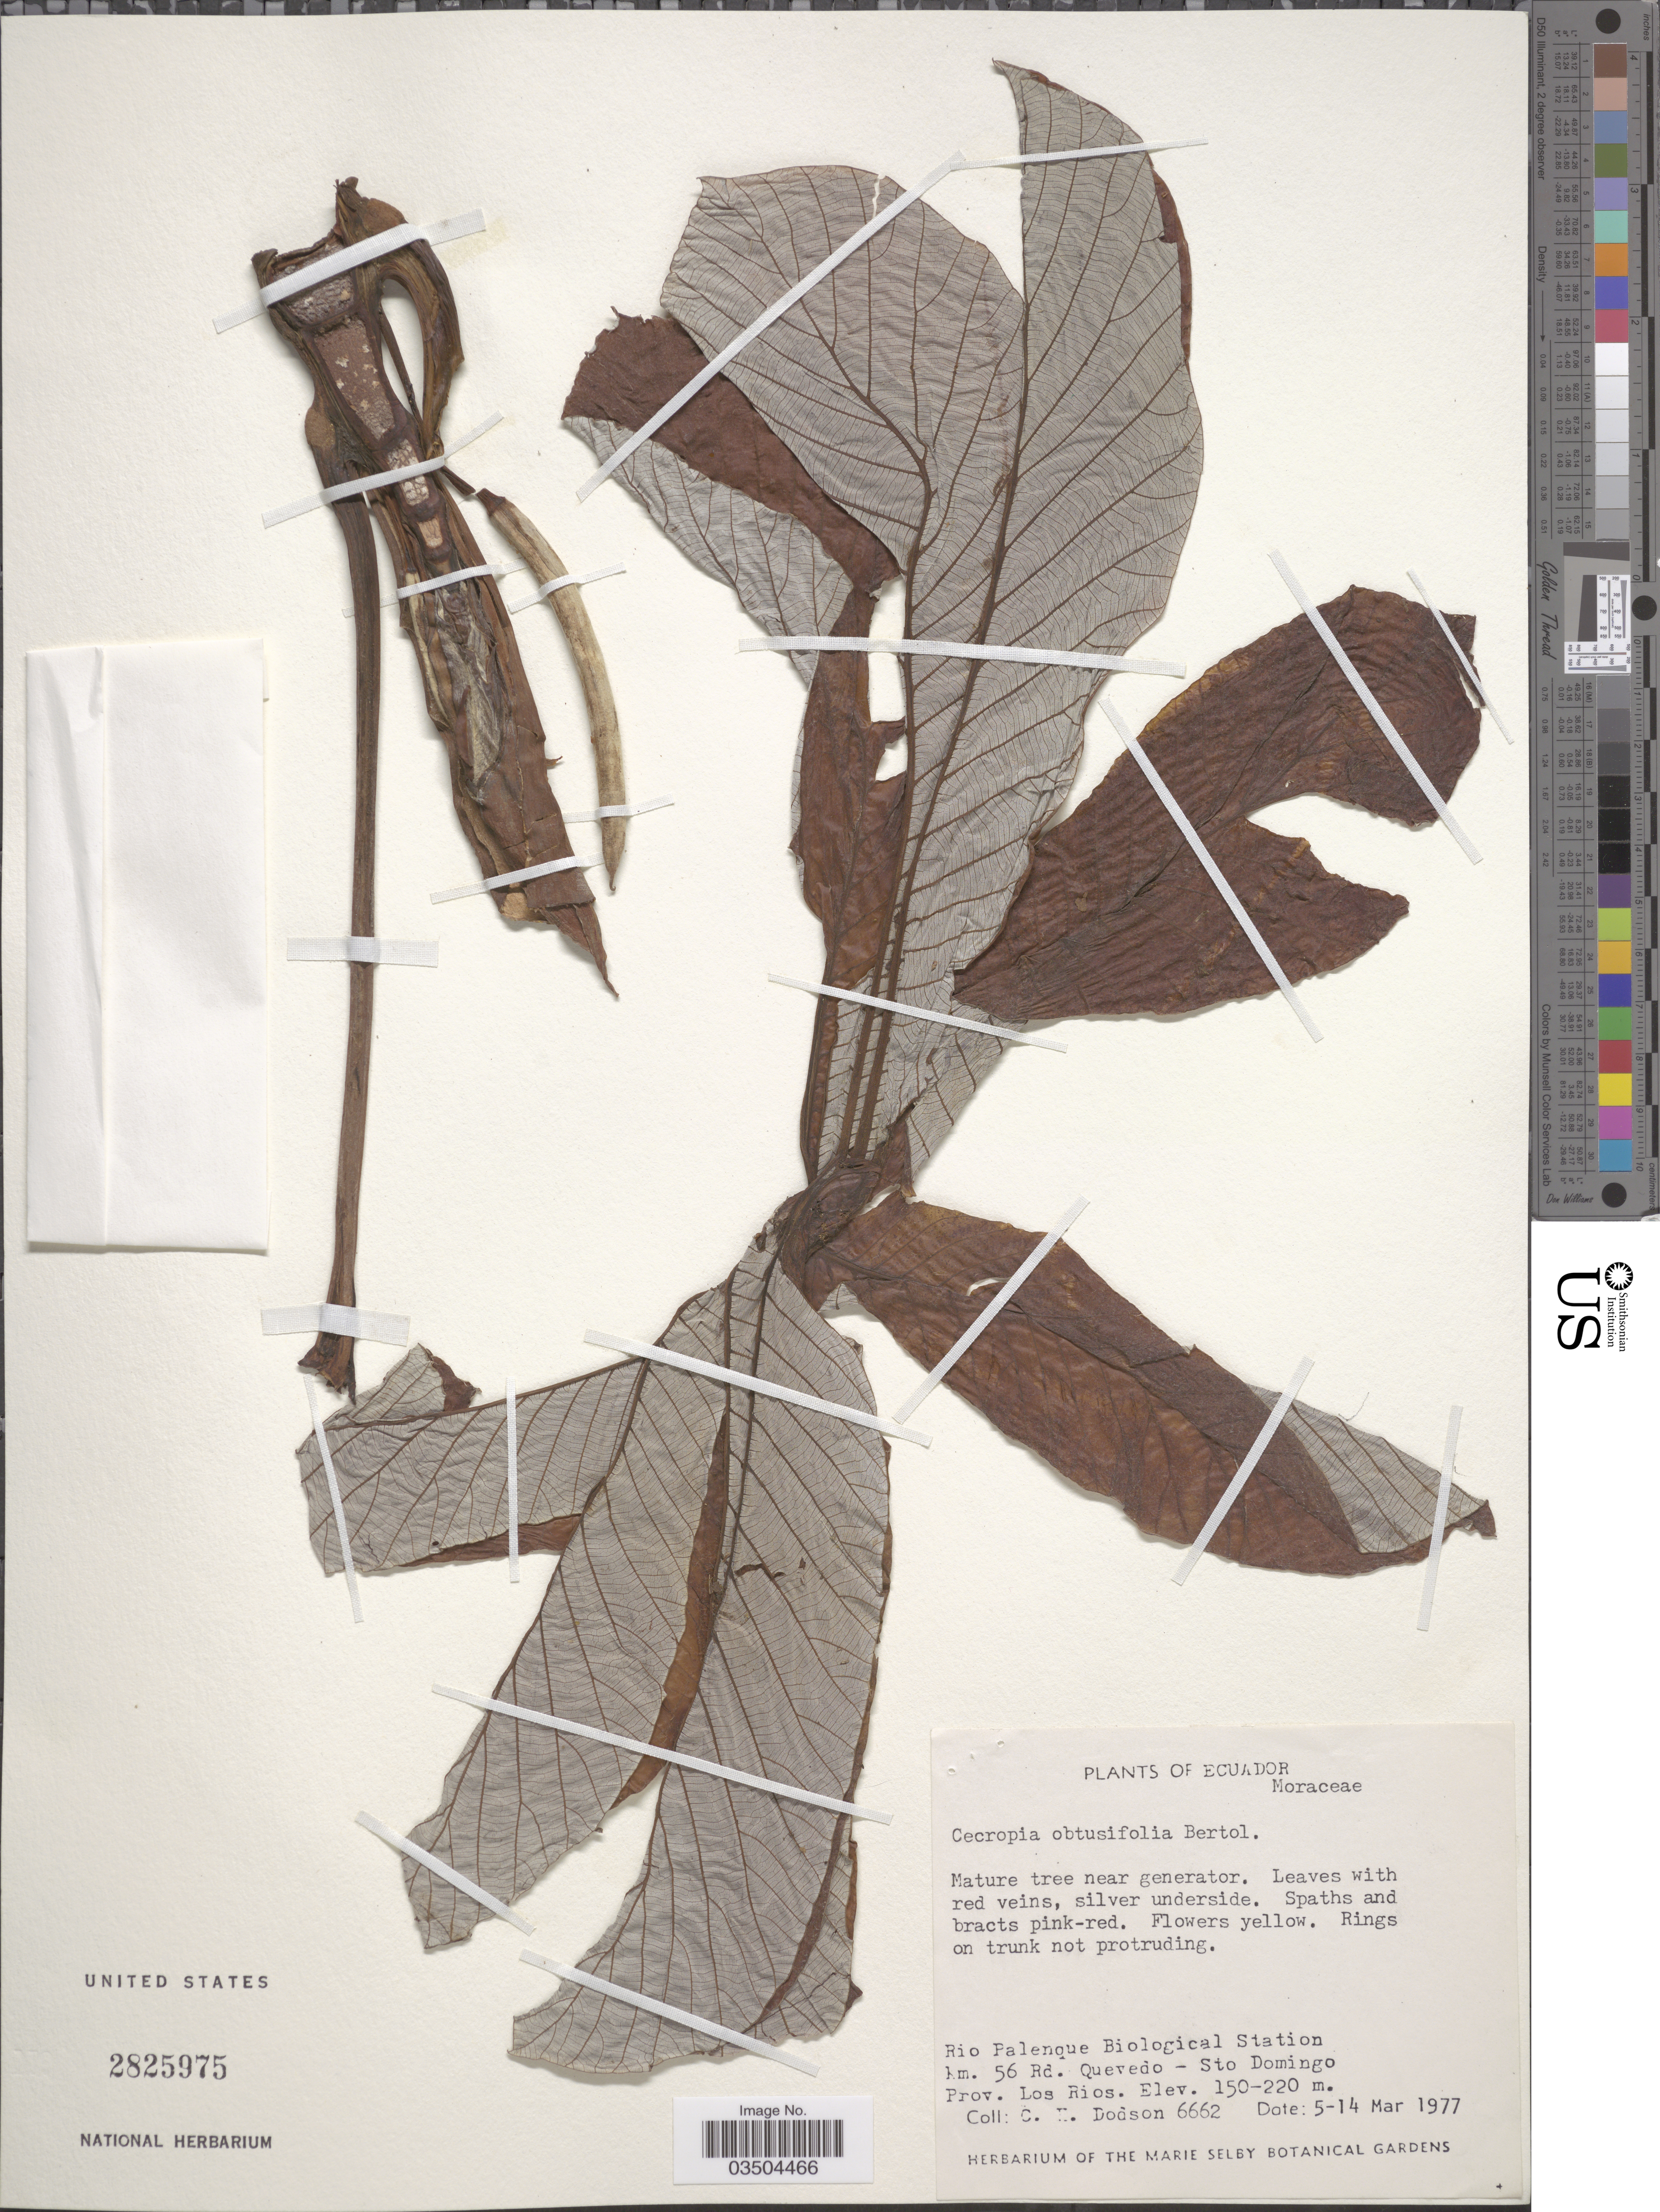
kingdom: Plantae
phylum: Tracheophyta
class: Magnoliopsida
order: Rosales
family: Urticaceae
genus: Cecropia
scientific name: Cecropia obtusifolia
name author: Bertol.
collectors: C. H. Dodson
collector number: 6662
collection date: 1977-03-05/1977-03-14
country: Ecuador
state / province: Los Ríos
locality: Rio Palenque Biological Station km. 56 Rd. Quevedo - Sto Domingo.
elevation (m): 150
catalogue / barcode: US 2825975